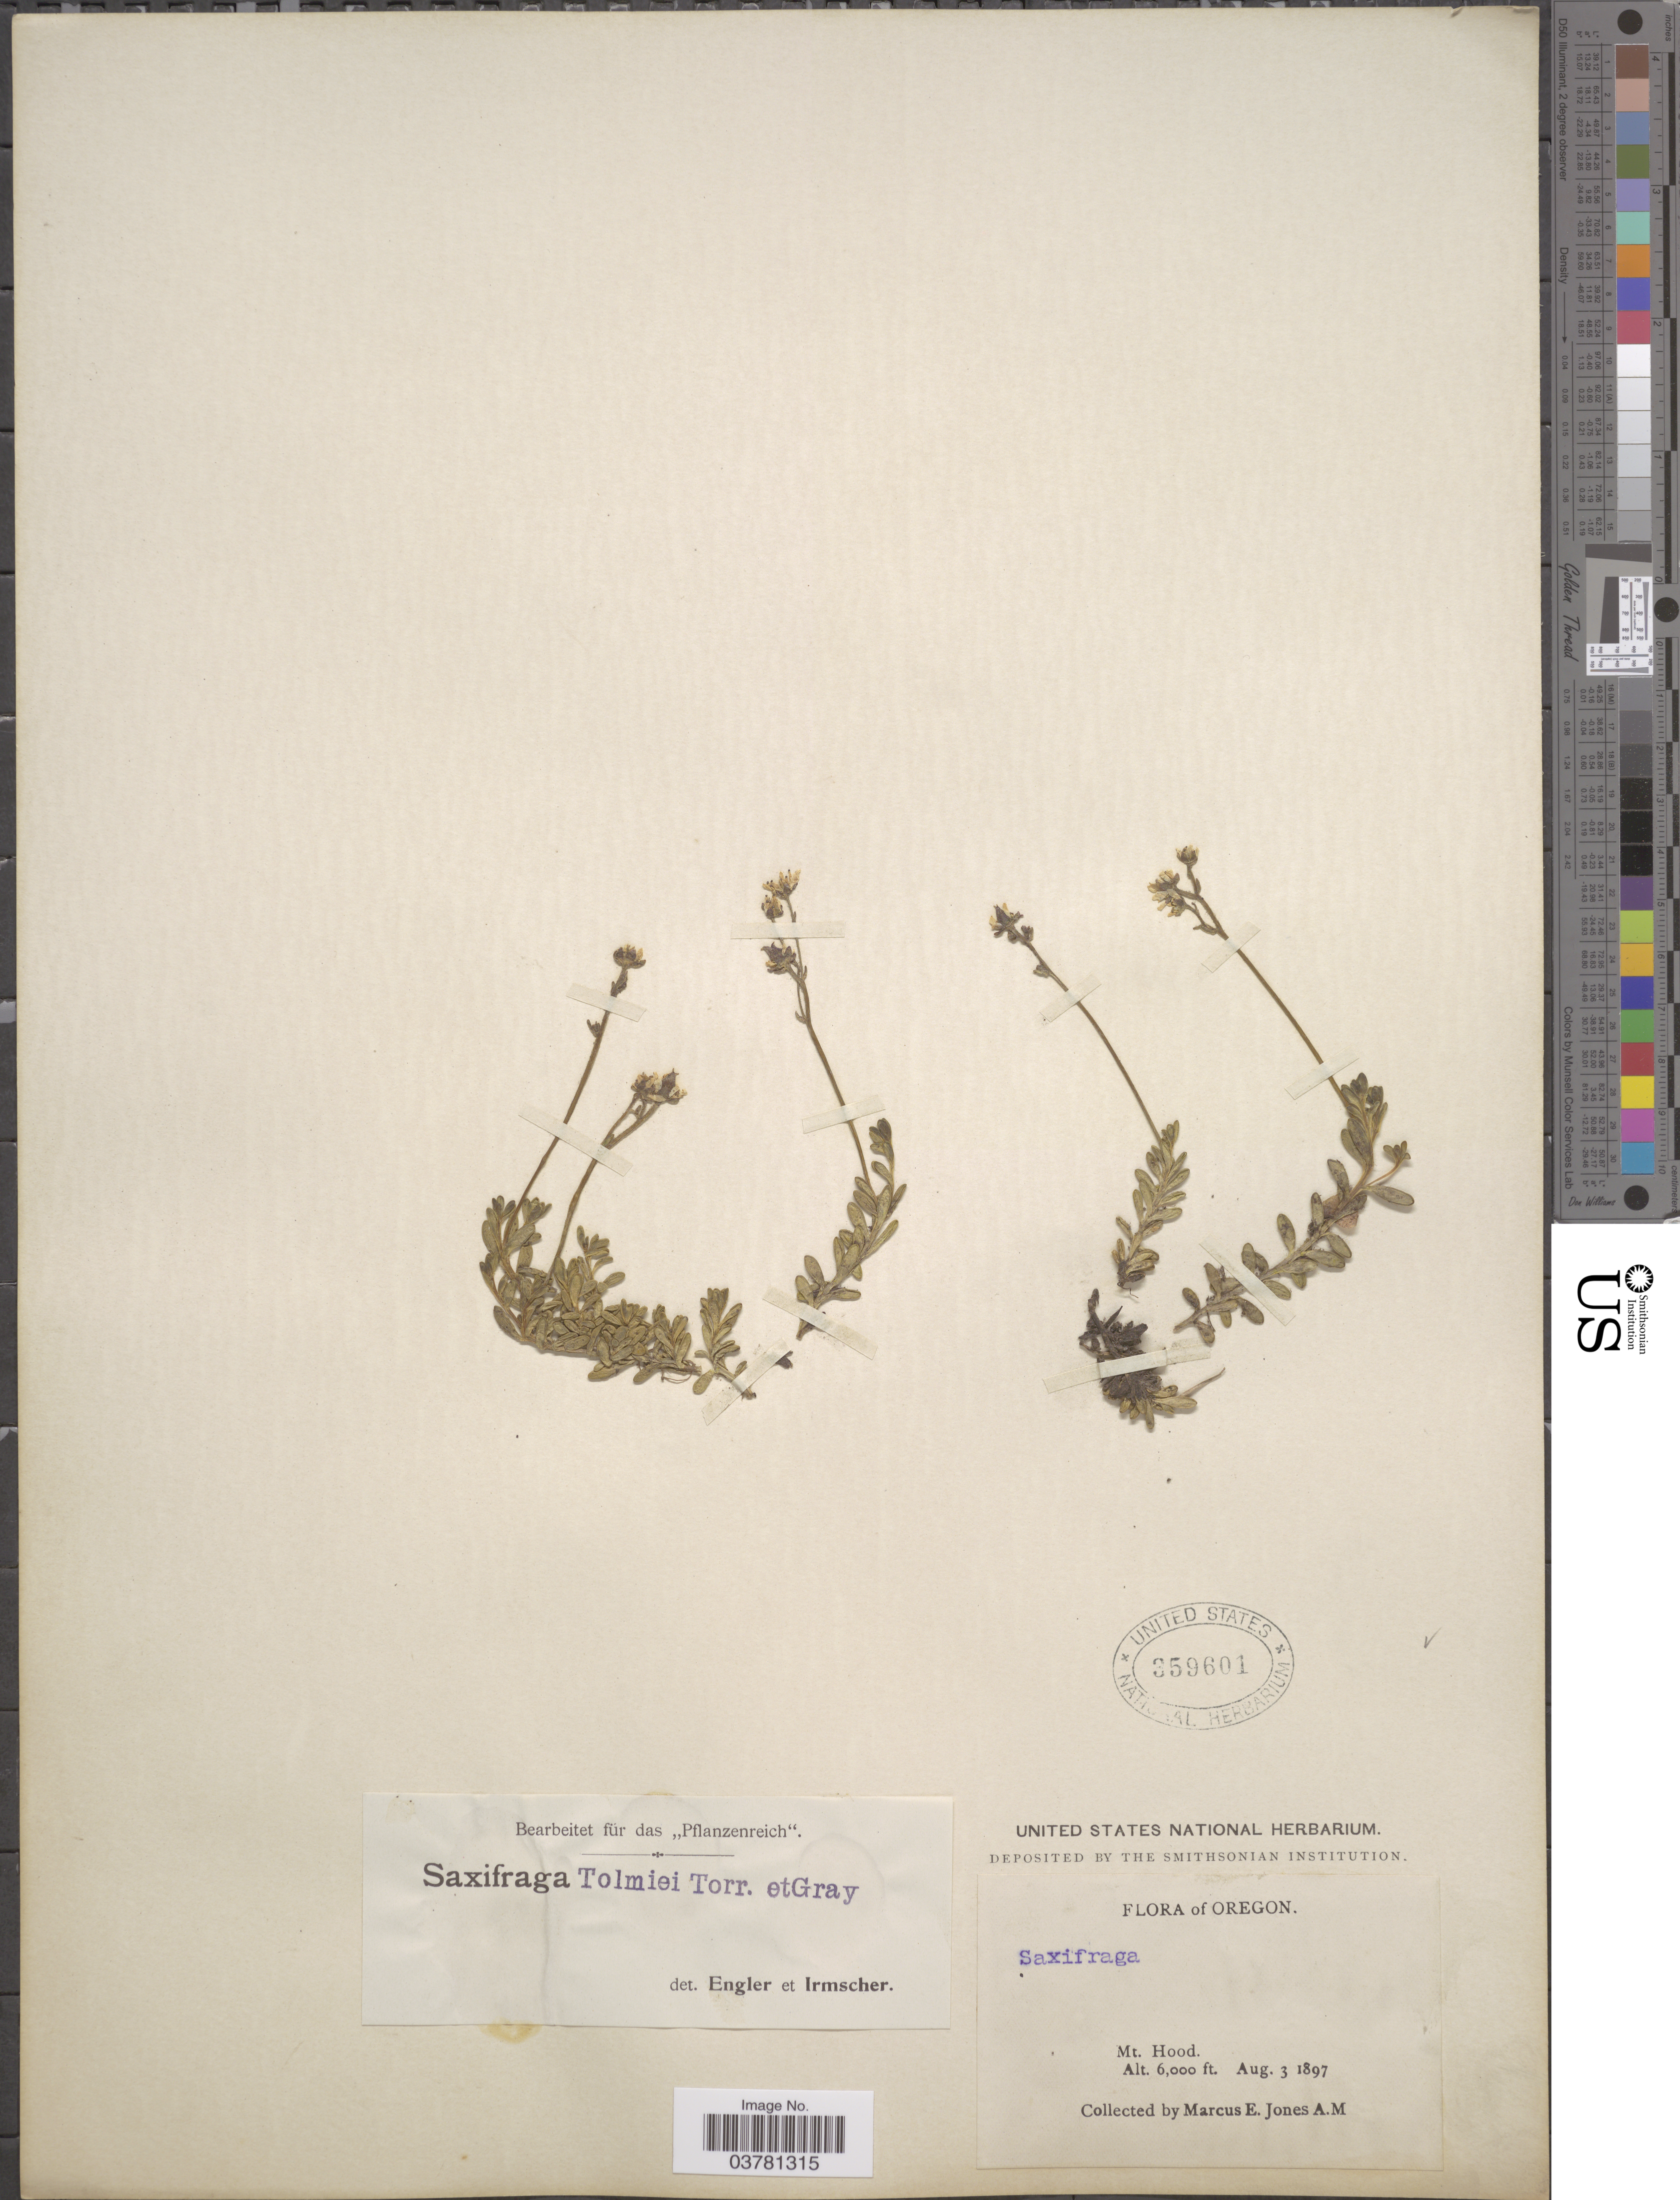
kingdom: Plantae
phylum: Tracheophyta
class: Magnoliopsida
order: Saxifragales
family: Saxifragaceae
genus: Micranthes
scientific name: Micranthes tolmiei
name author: (Torr. & A. Gray) Brouillet & Gornall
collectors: M. E. Jones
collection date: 1897-08-03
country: United States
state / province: Oregon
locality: Mt. Hood.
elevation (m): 1829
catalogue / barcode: US 359601